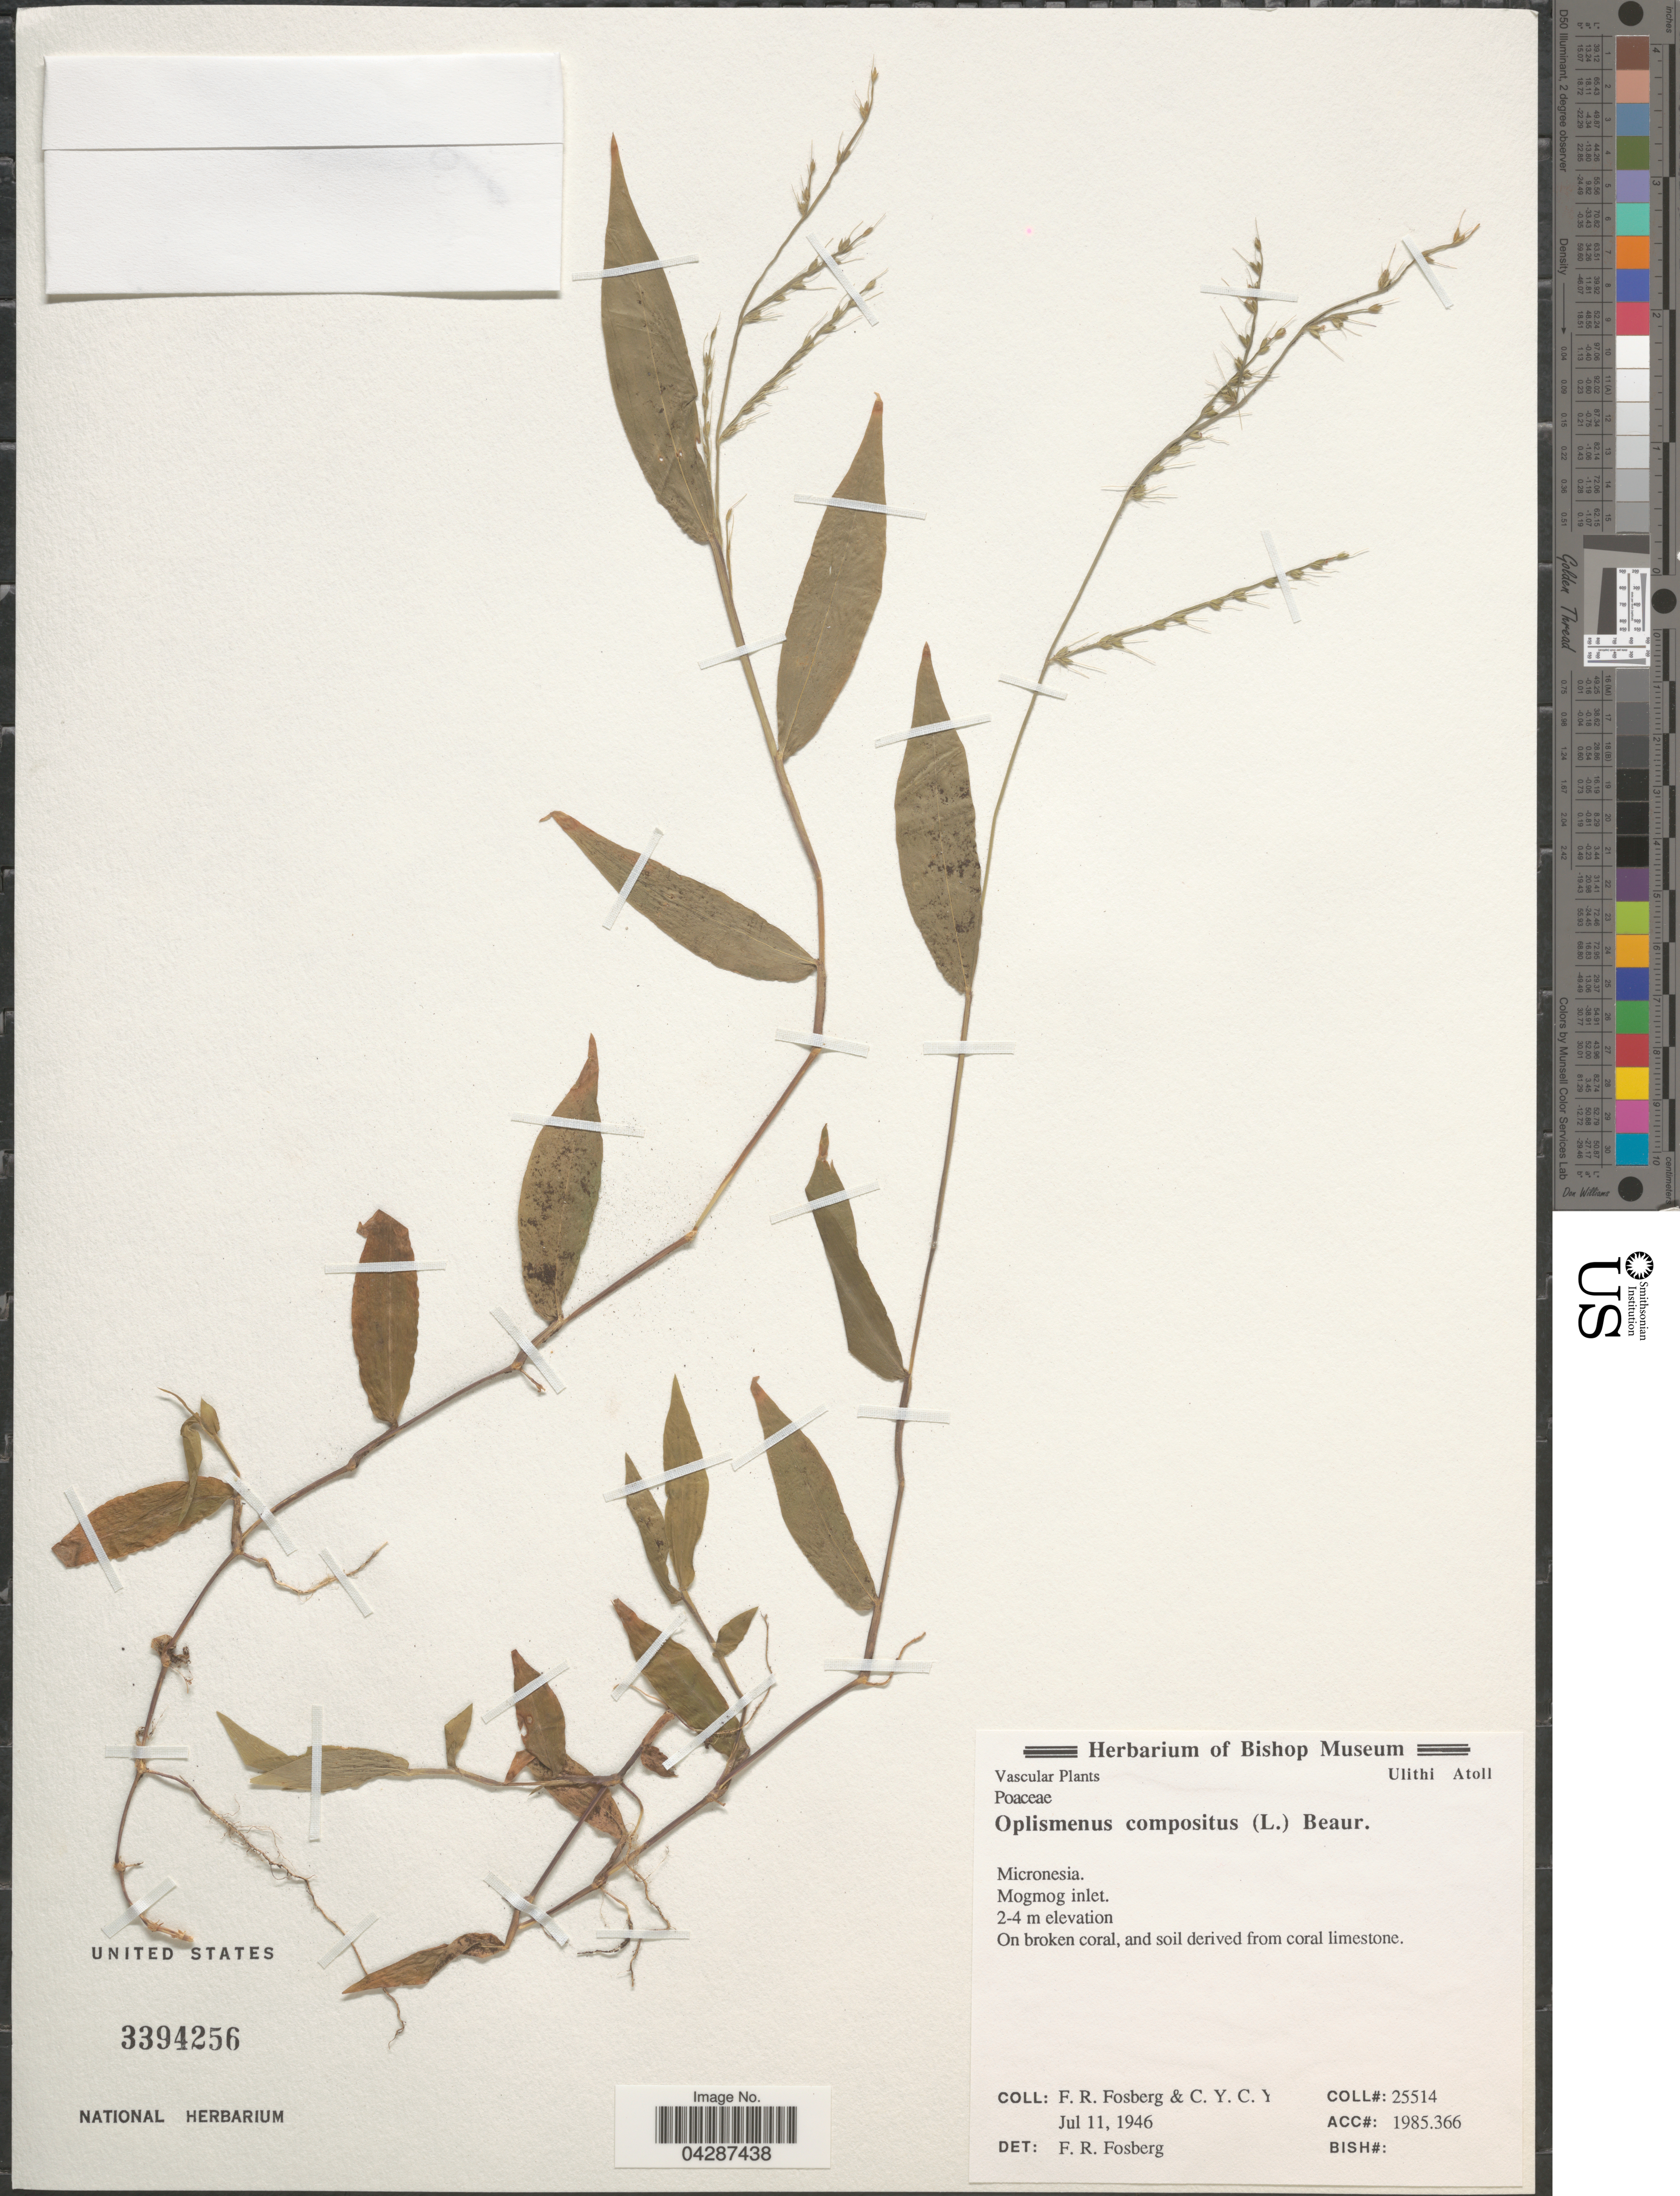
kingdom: Plantae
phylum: Tracheophyta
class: Liliopsida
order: Poales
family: Poaceae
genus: Oplismenus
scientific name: Oplismenus compositus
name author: (L.) P. Beauv.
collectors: F. R. Fosberg & C. Y. C. Y.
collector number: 25514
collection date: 1946-07-11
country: Micronesia, Federated States of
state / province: Yap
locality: Ulithi Atoll. Micronesia. Mogmog inlet. On broken coral, and soil derived from coral limestone.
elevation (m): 2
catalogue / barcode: US 3394256